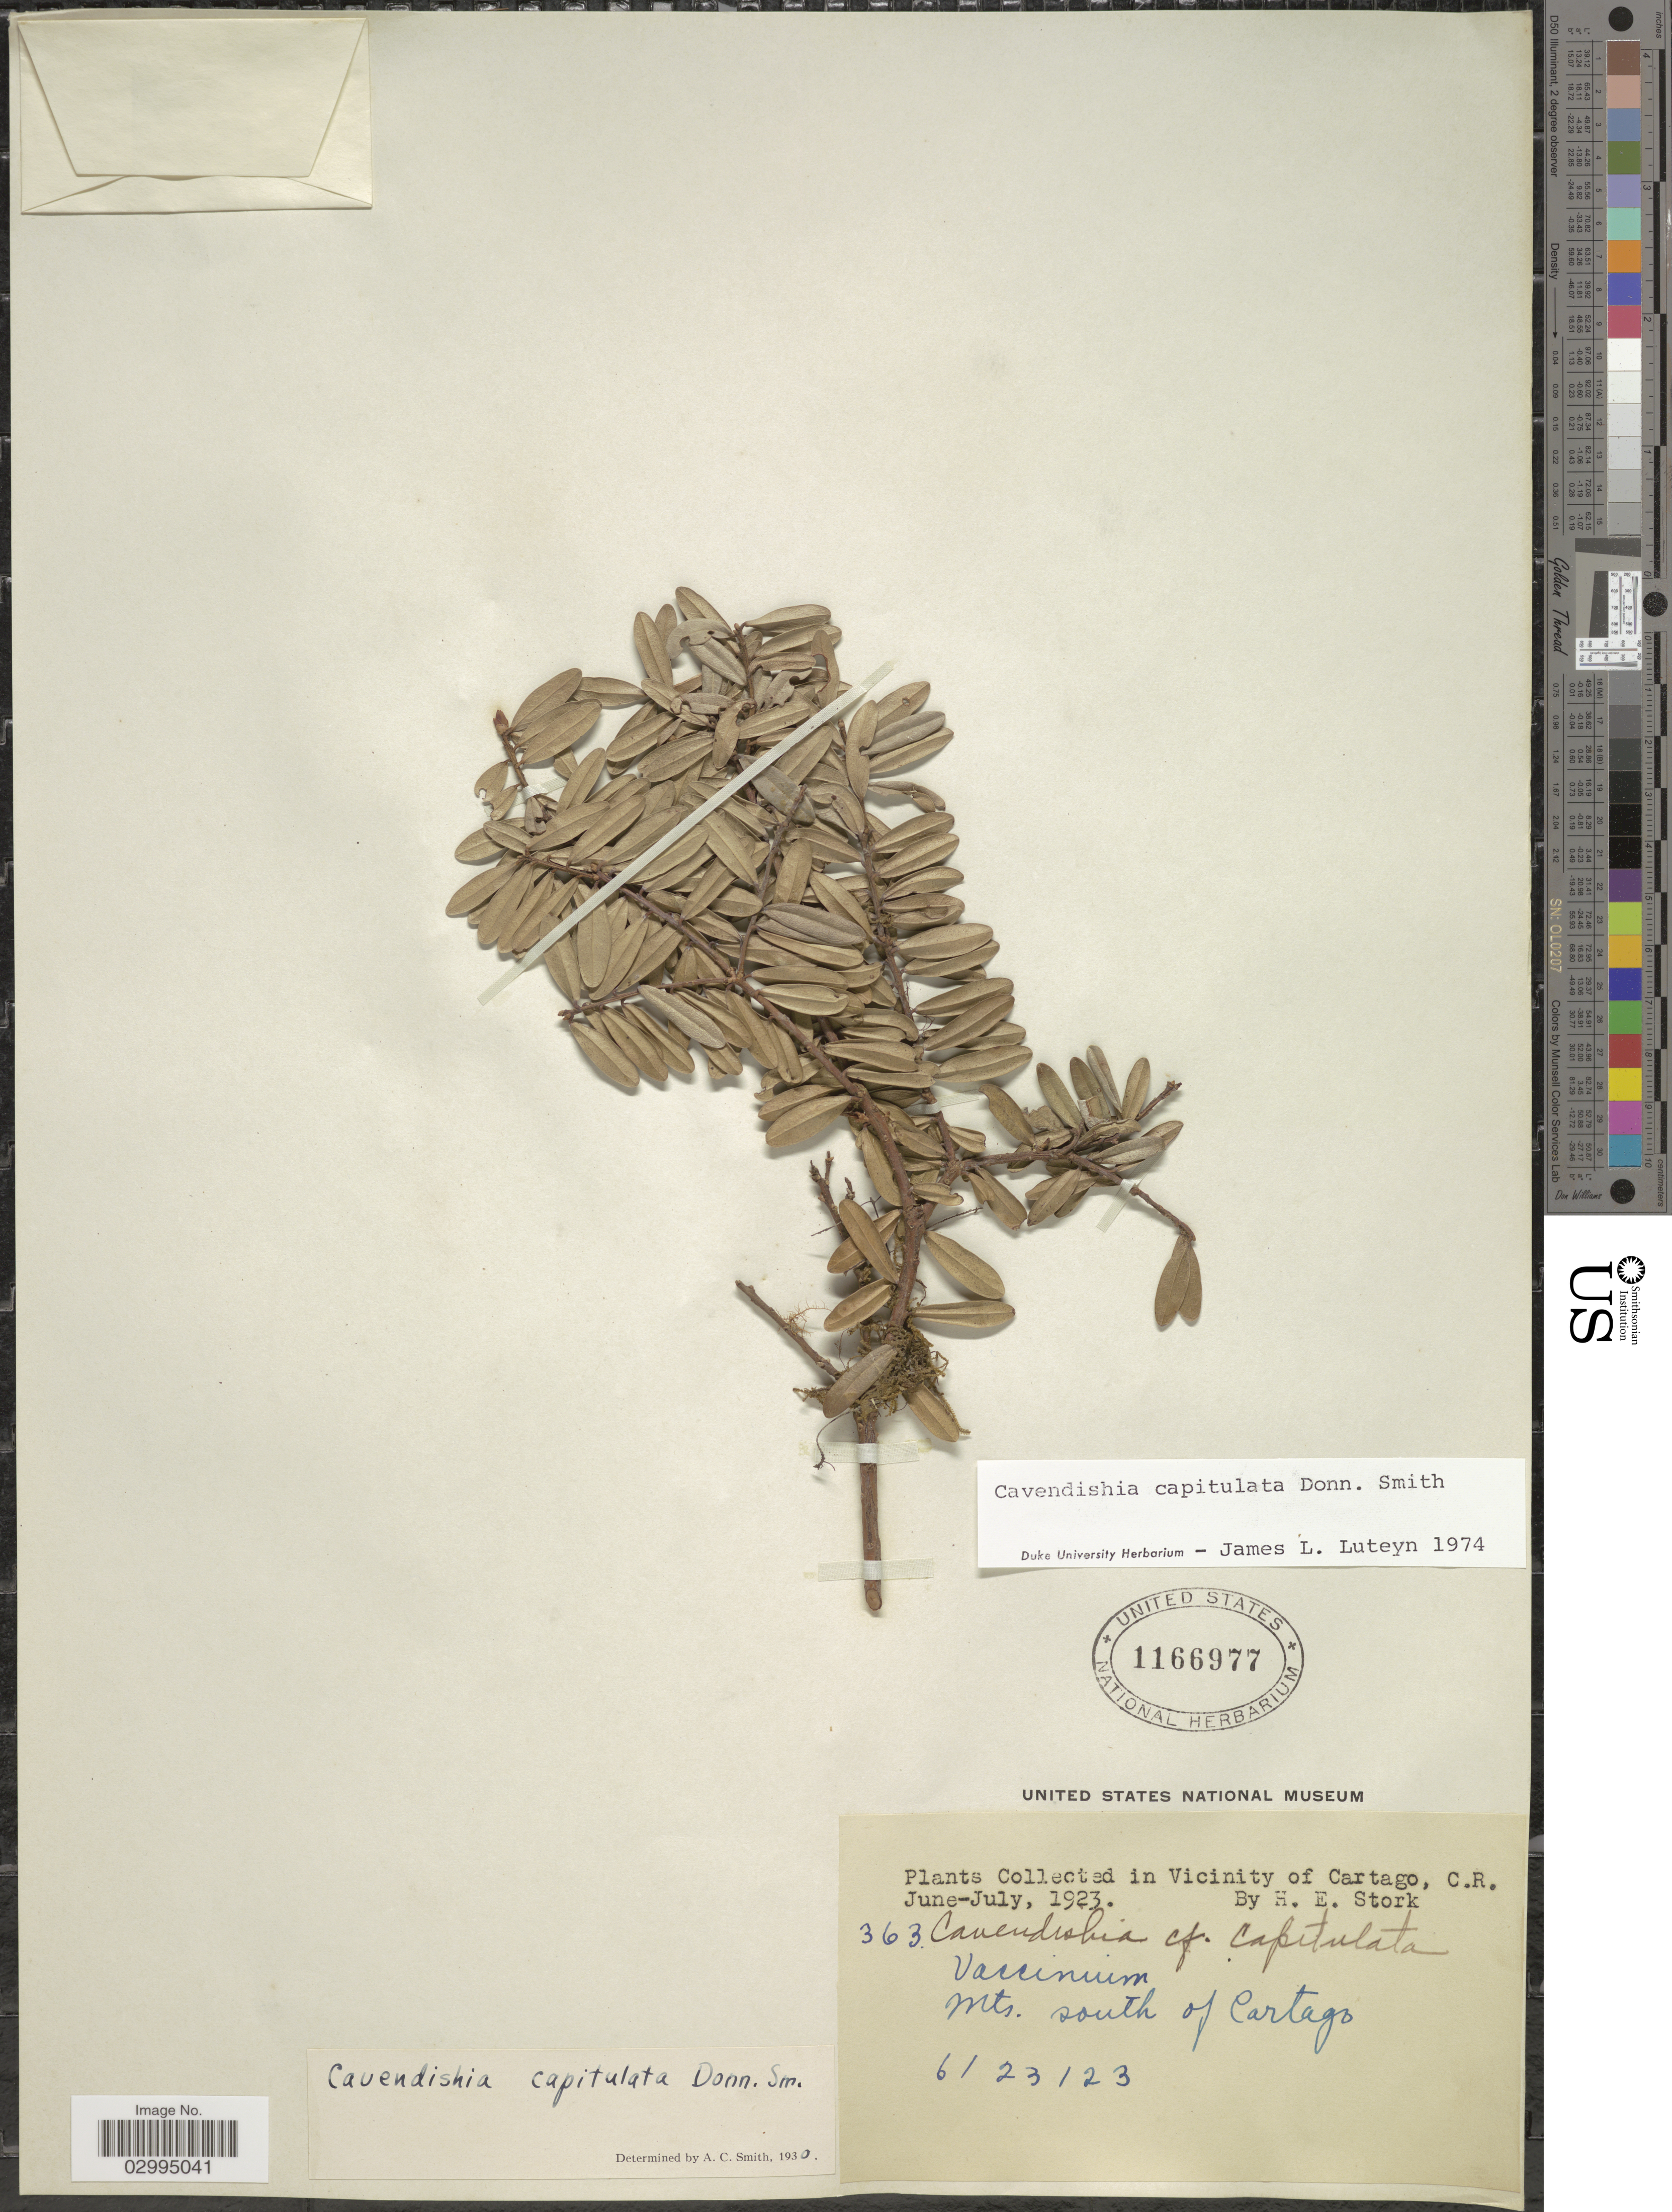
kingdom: Plantae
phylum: Tracheophyta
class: Magnoliopsida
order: Ericales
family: Ericaceae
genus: Cavendishia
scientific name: Cavendishia capitulata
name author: Donn. Sm.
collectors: H. E. Stork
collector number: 363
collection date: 1923-03-23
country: Costa Rica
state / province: Cartago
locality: Vicinity of Cartago. Mts. south of Cartago.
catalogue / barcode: US 1166977